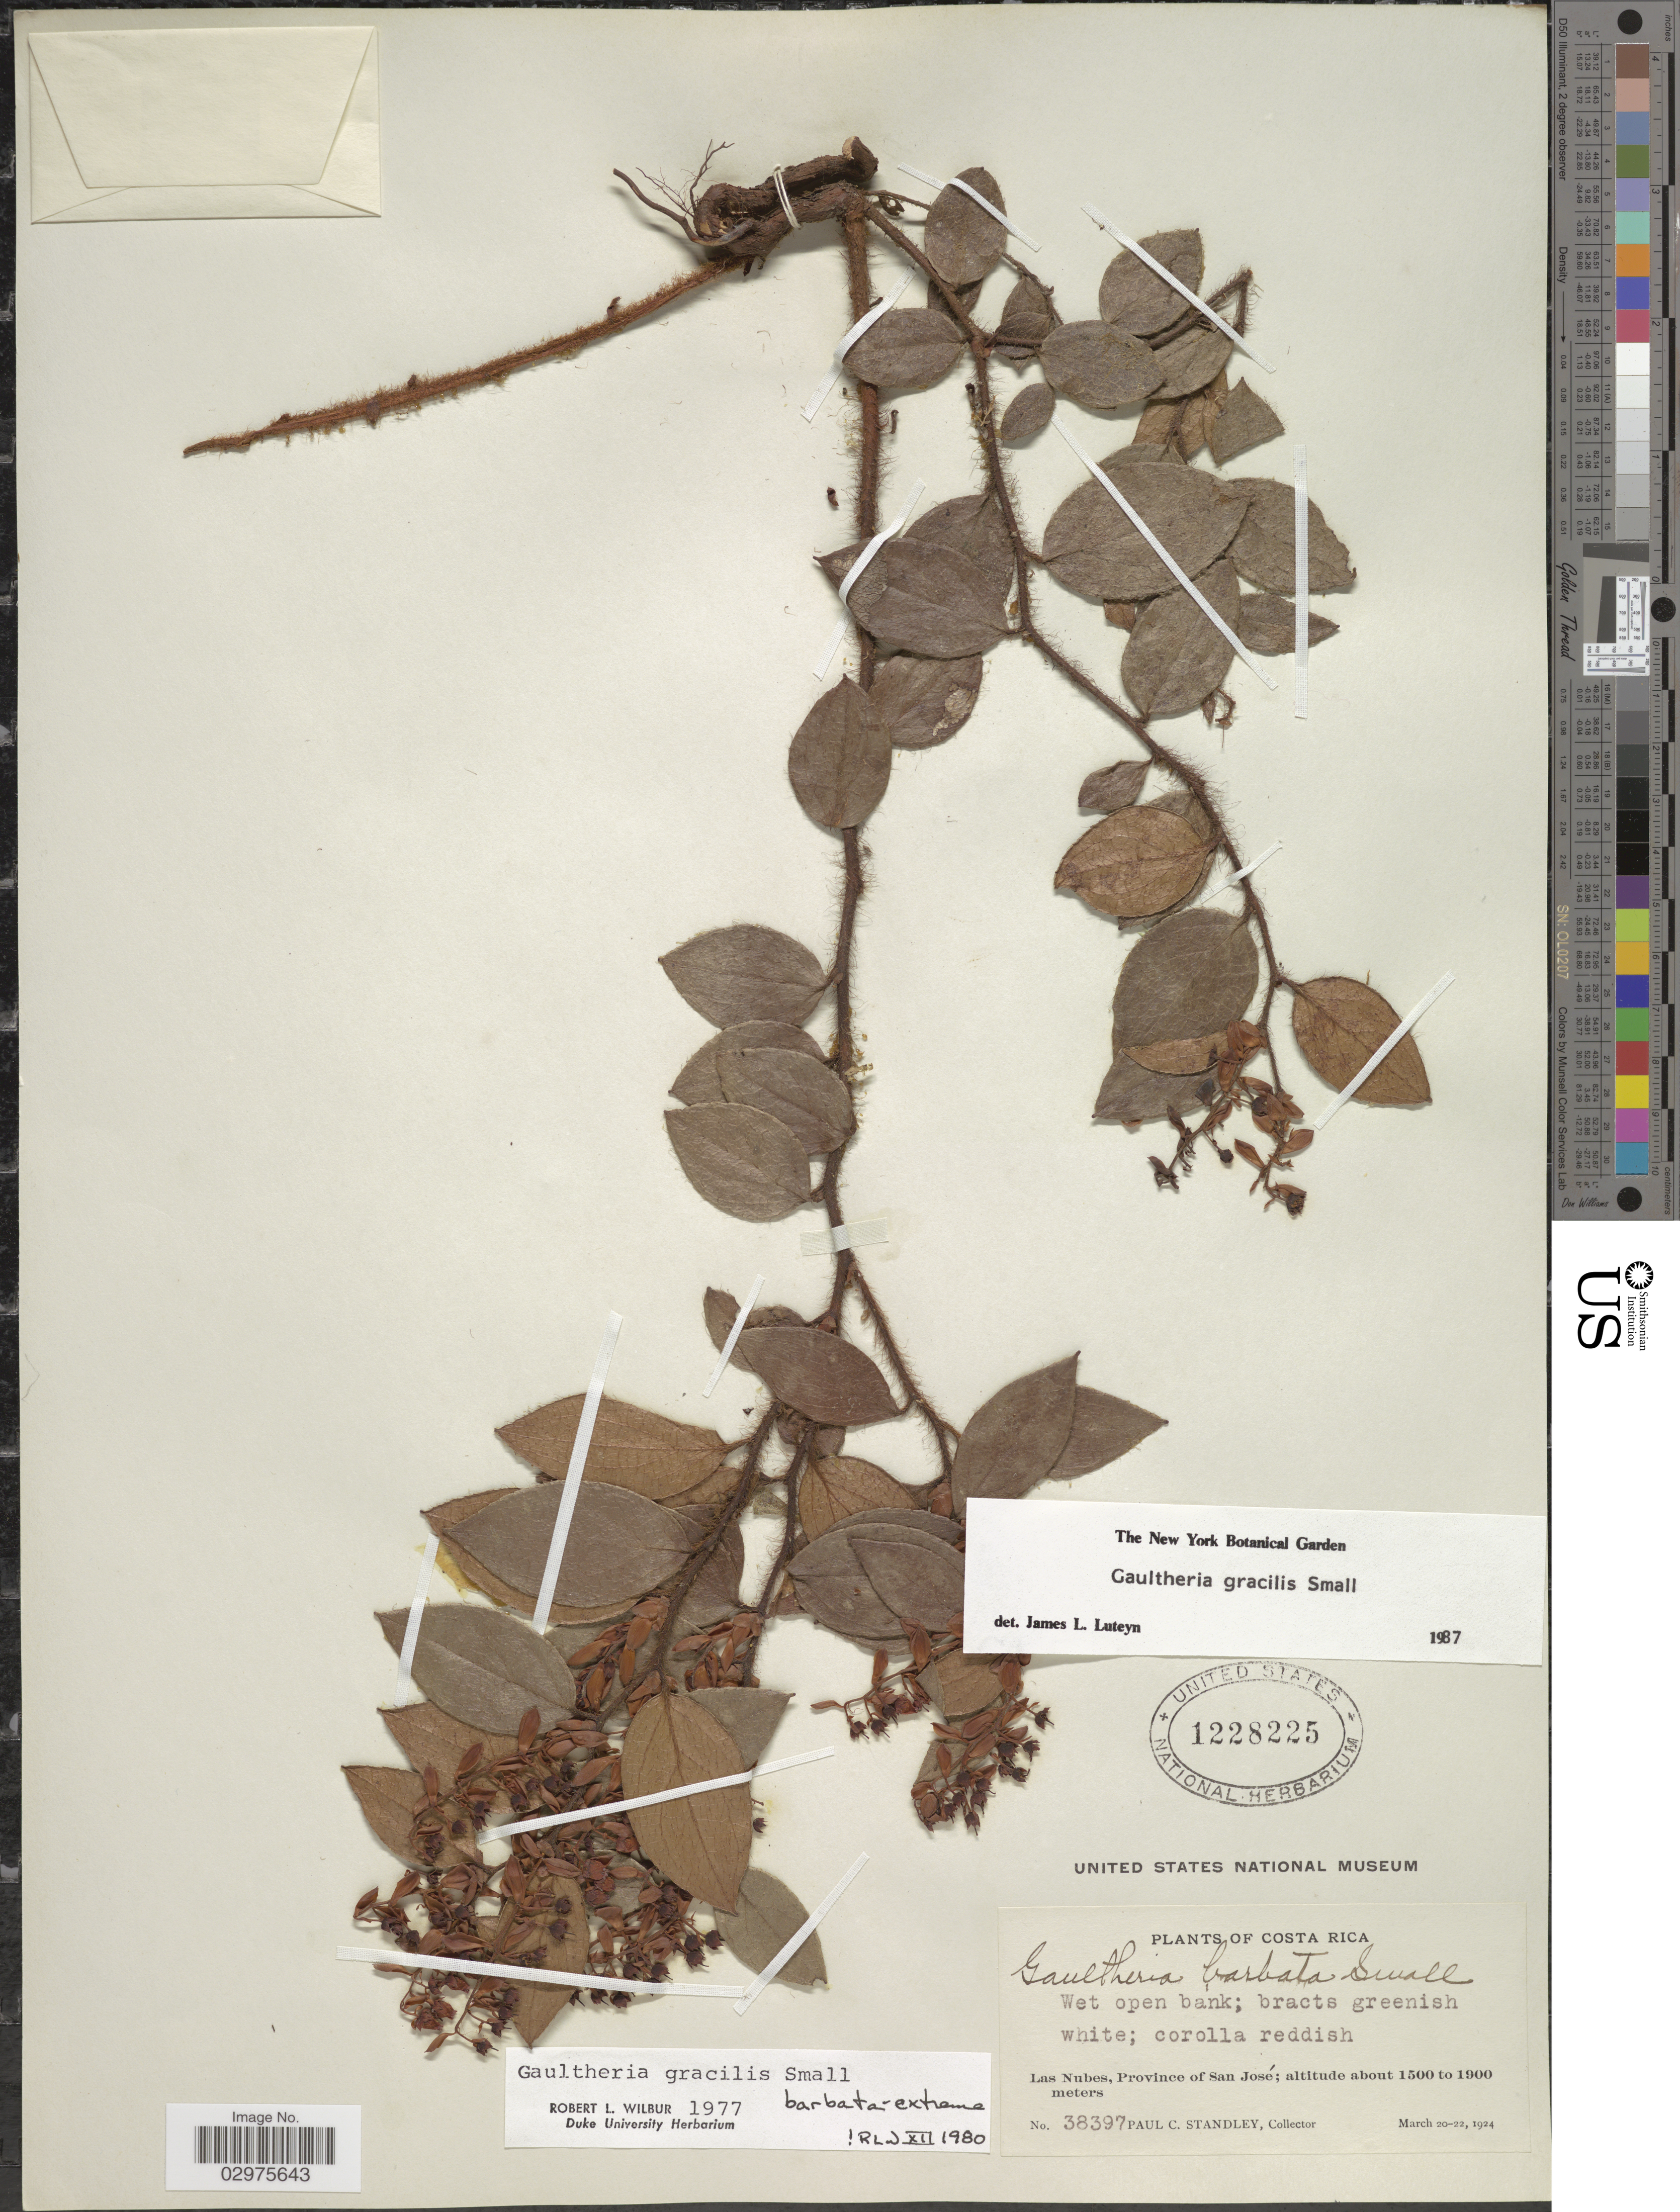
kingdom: Plantae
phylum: Tracheophyta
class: Magnoliopsida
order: Ericales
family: Ericaceae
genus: Gaultheria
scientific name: Gaultheria gracilis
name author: Small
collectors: P. C. Standley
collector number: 38397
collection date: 1924-03-20/1924-03-22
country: Costa Rica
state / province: San José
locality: Las Nubes.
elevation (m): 1500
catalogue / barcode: US 1228225